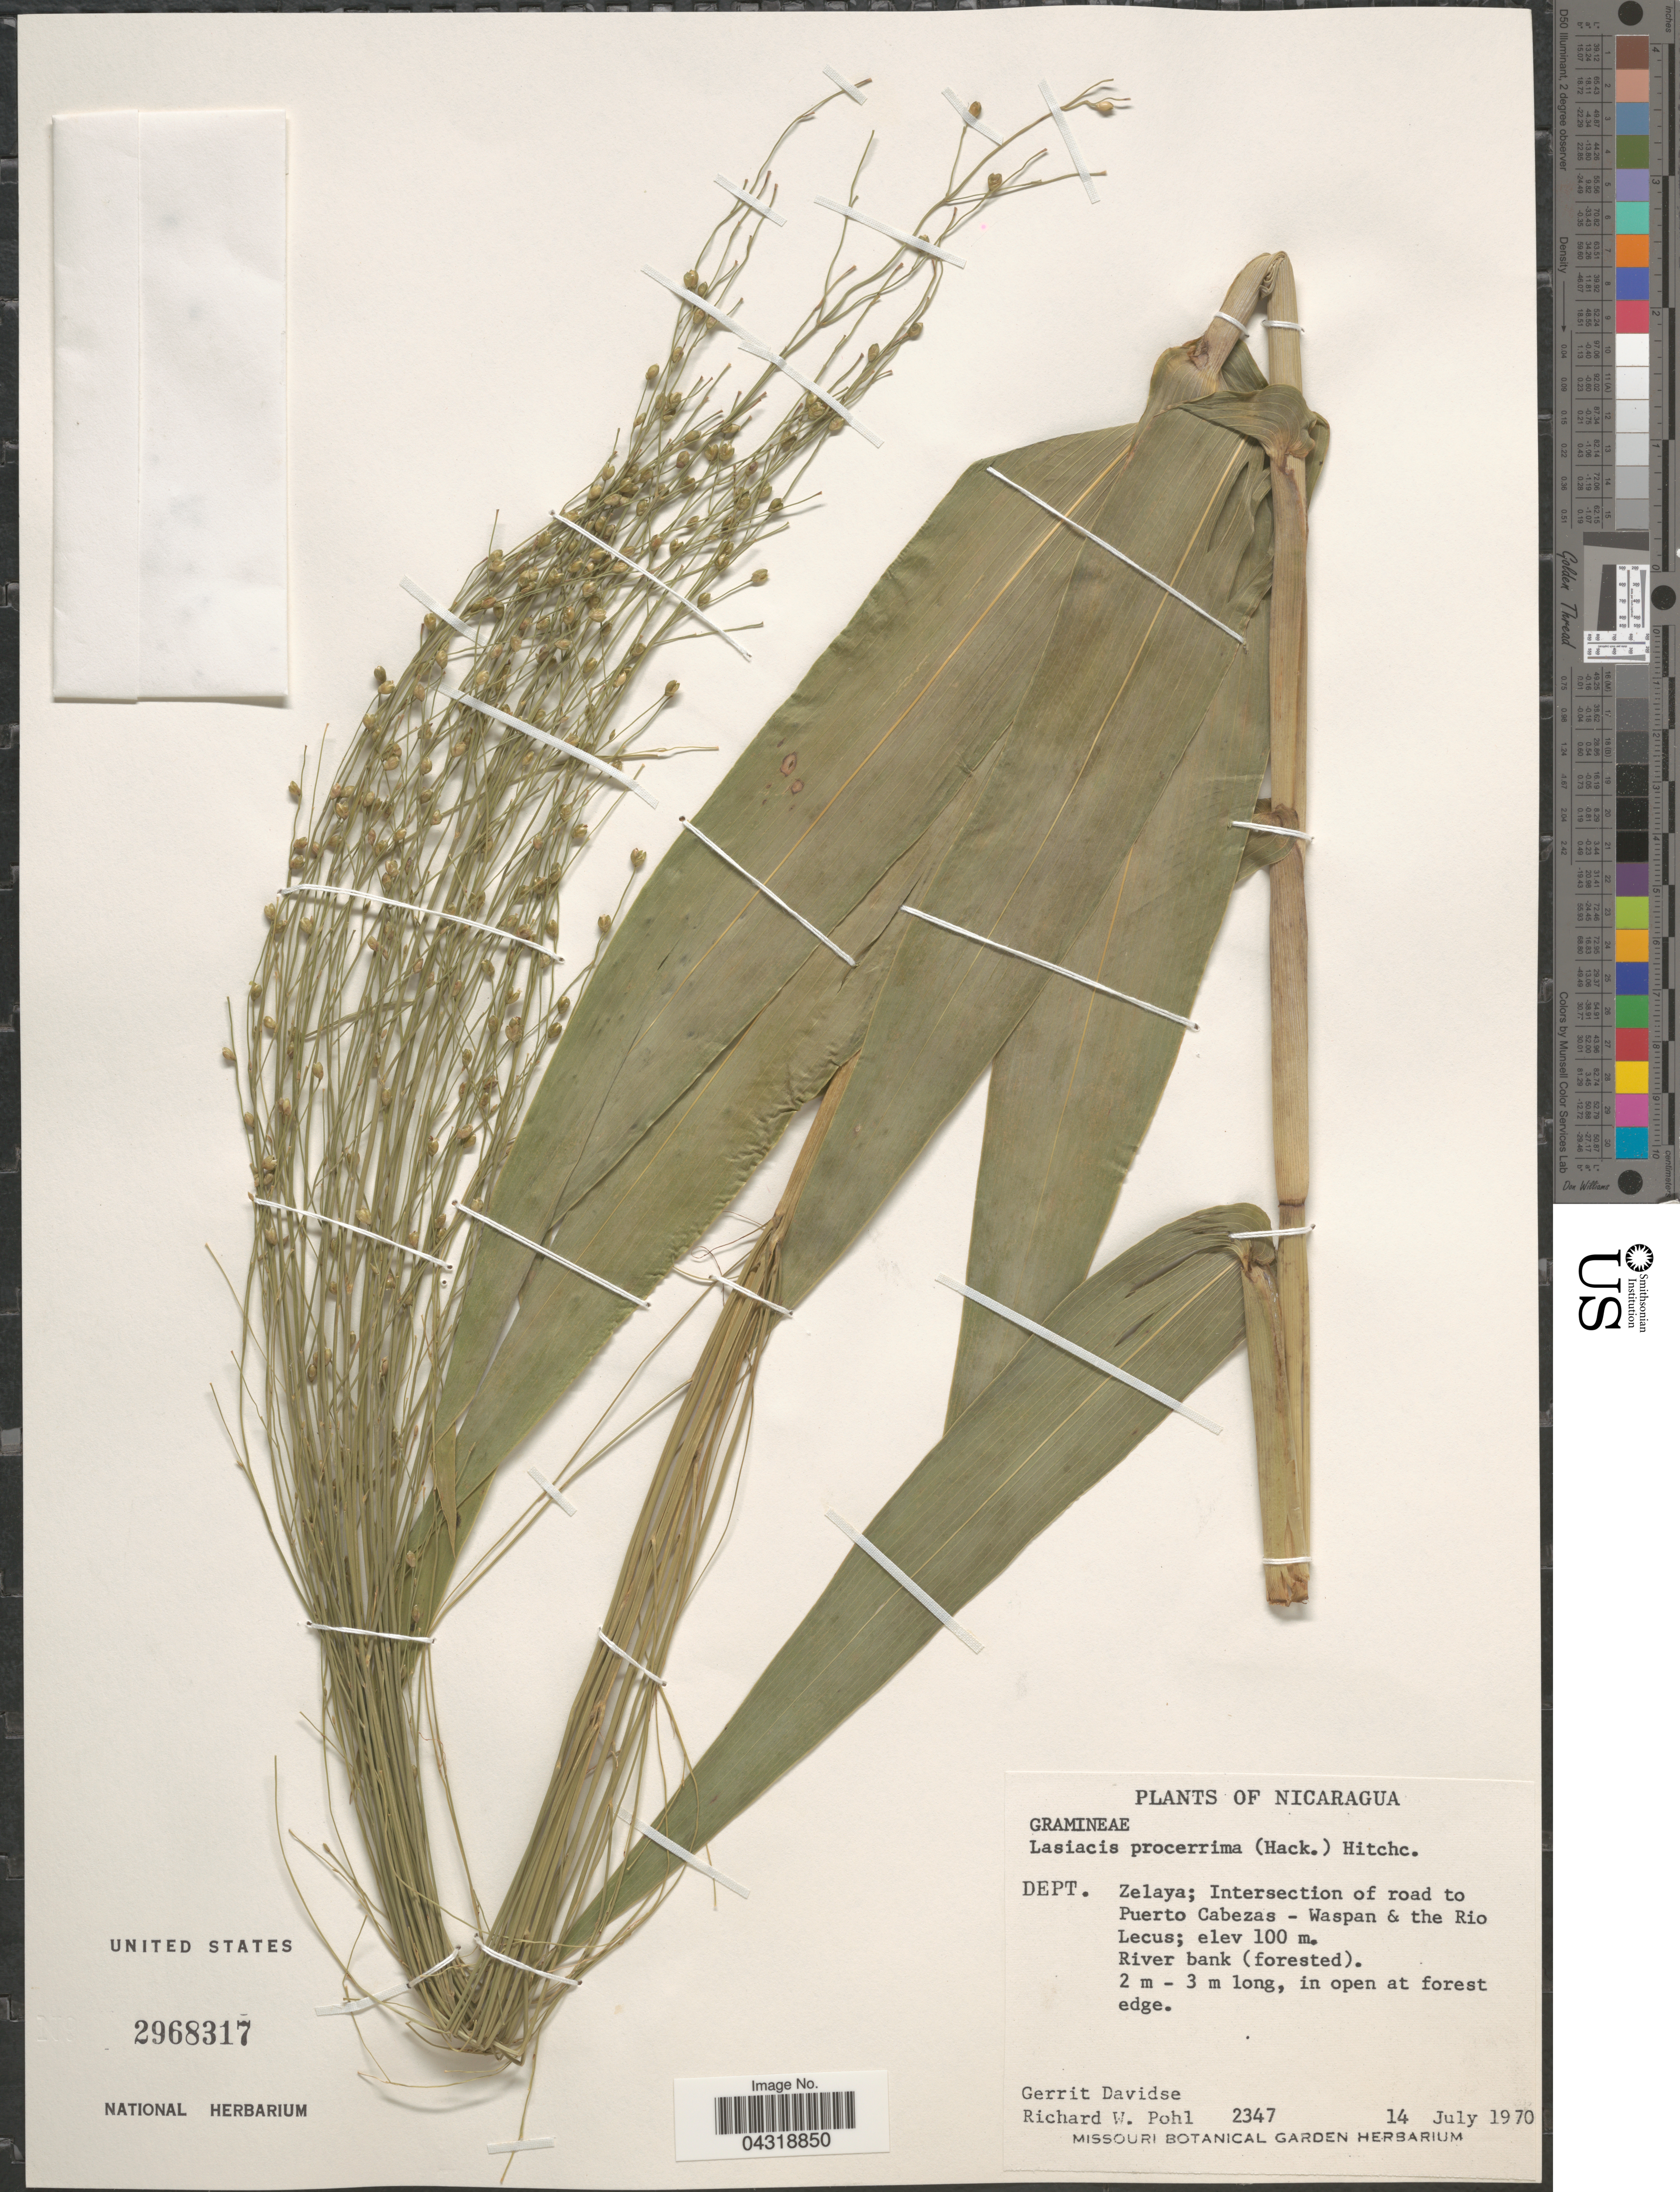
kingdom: Plantae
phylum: Tracheophyta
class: Liliopsida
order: Poales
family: Poaceae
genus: Lasiacis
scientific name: Lasiacis procerrima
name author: (Hack.) Hitchc.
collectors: G. Davidse & R. W. Pohl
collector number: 2347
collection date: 1970-07-14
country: Nicaragua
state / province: Atlántico Norte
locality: Dept. Zelaya; Intersection of road to Puerto Cabezas - Waspan & the Rio Lecus.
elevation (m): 100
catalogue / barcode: US 2968317